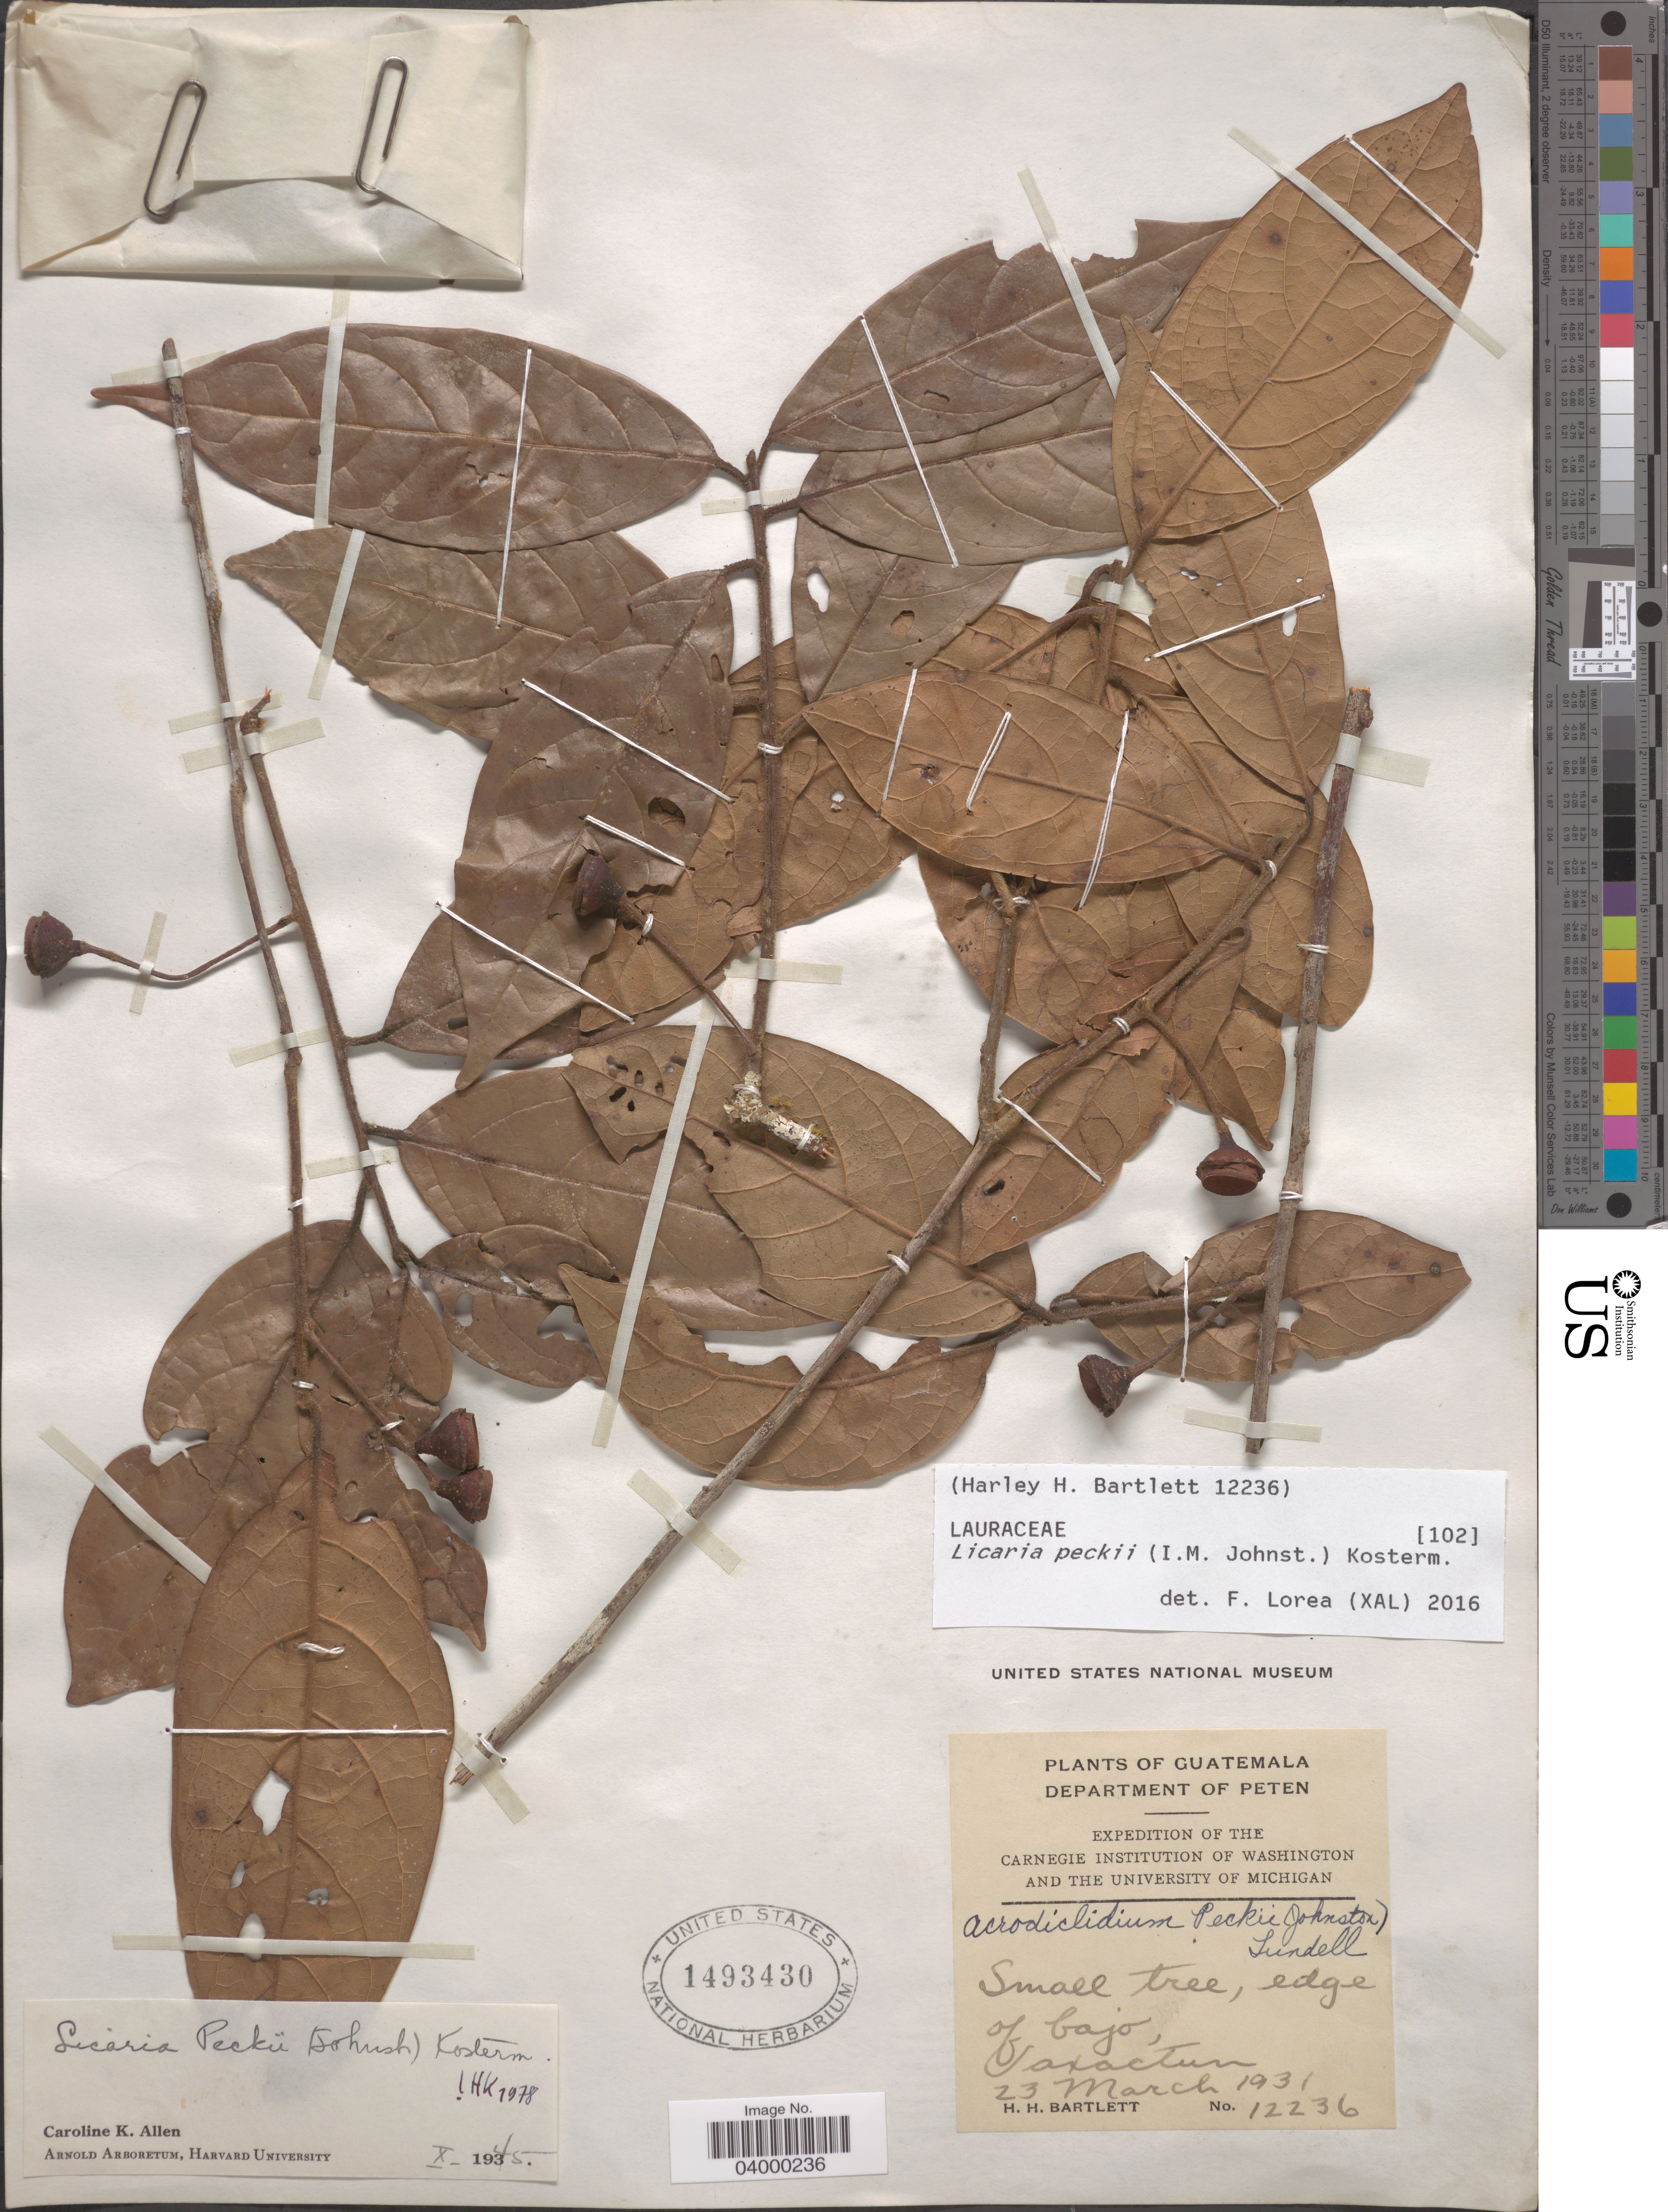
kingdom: Plantae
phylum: Tracheophyta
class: Magnoliopsida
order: Laurales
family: Lauraceae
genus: Licaria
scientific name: Licaria peckii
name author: (I.M. Johnst.) Kosterm.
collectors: H. H. Bartlett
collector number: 12236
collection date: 1931-03-22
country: Guatemala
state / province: El Peten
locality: Department of Peten. Edge of bajo, Uaxactun.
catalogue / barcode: US 1493430